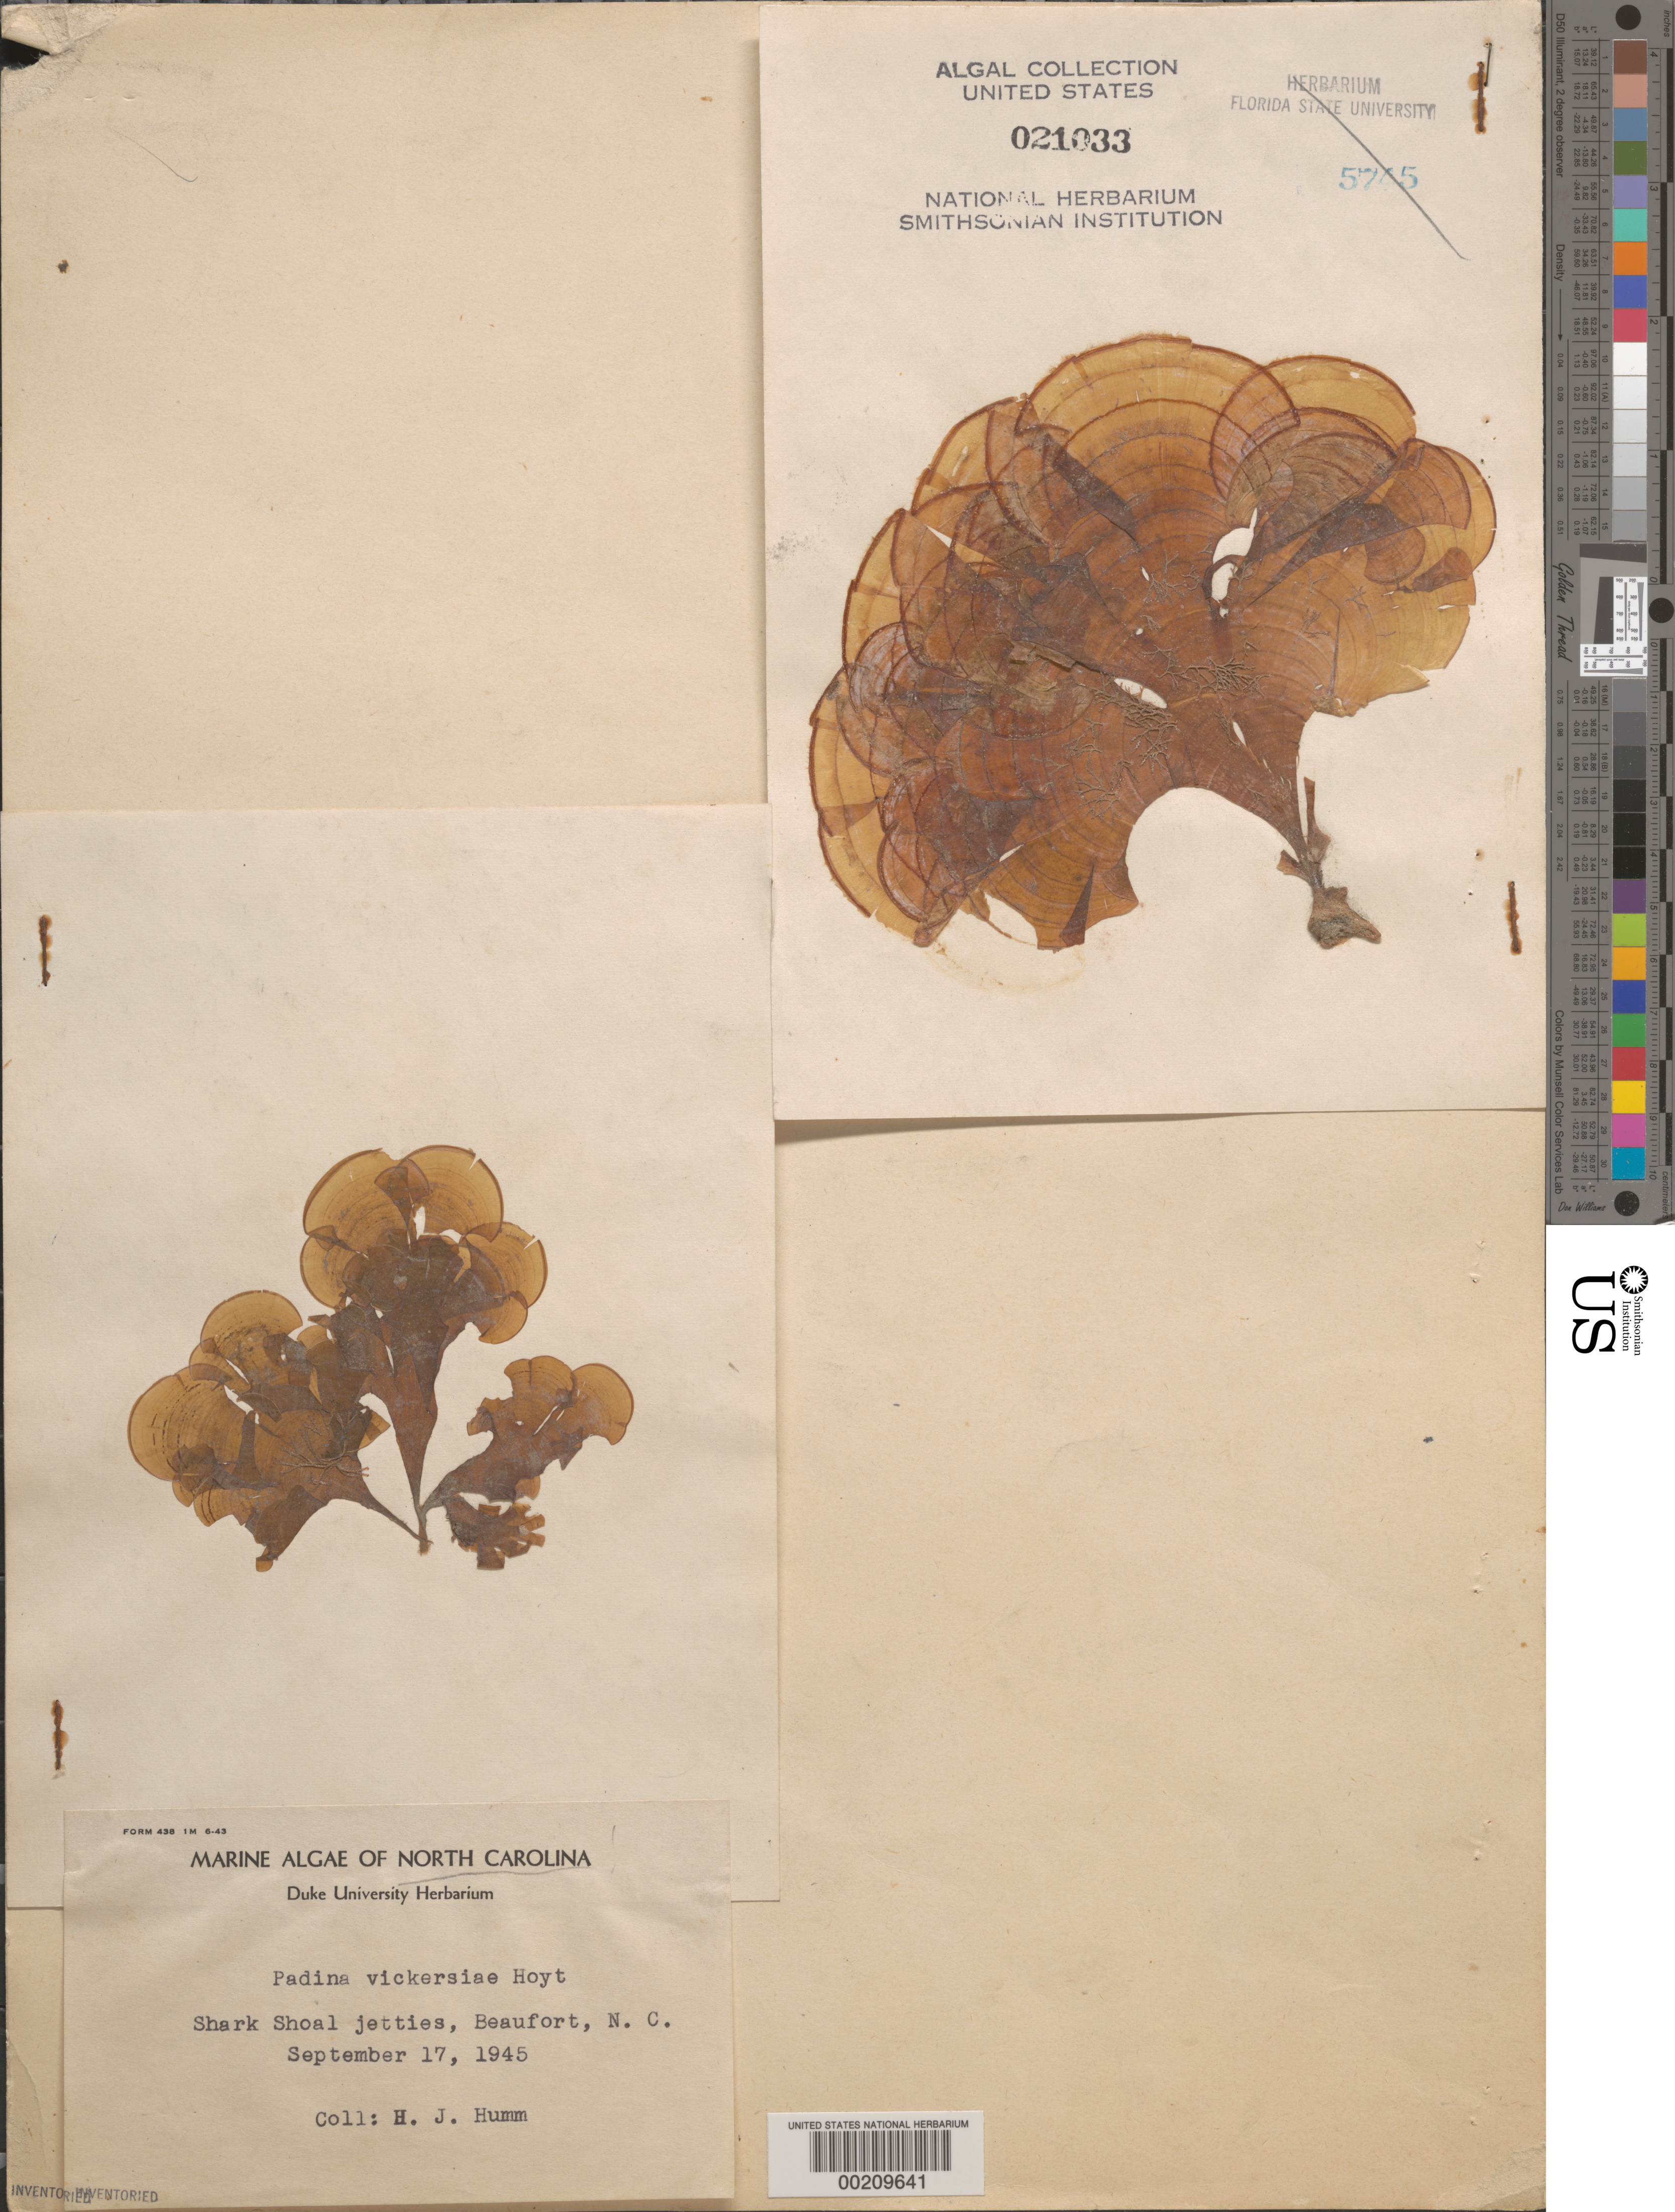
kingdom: Chromista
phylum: Ochrophyta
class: Phaeophyceae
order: Dictyotales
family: Dictyotaceae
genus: Padina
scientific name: Padina gymnospora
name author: (Kütz.) O.G. Sond.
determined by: Algae name updating Project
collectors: H. J. Humm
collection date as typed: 17 Sep 1945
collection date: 1945-09-17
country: United States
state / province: North Carolina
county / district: Carteret County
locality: Beaufort, Shark Shoal jetties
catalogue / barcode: US 21033